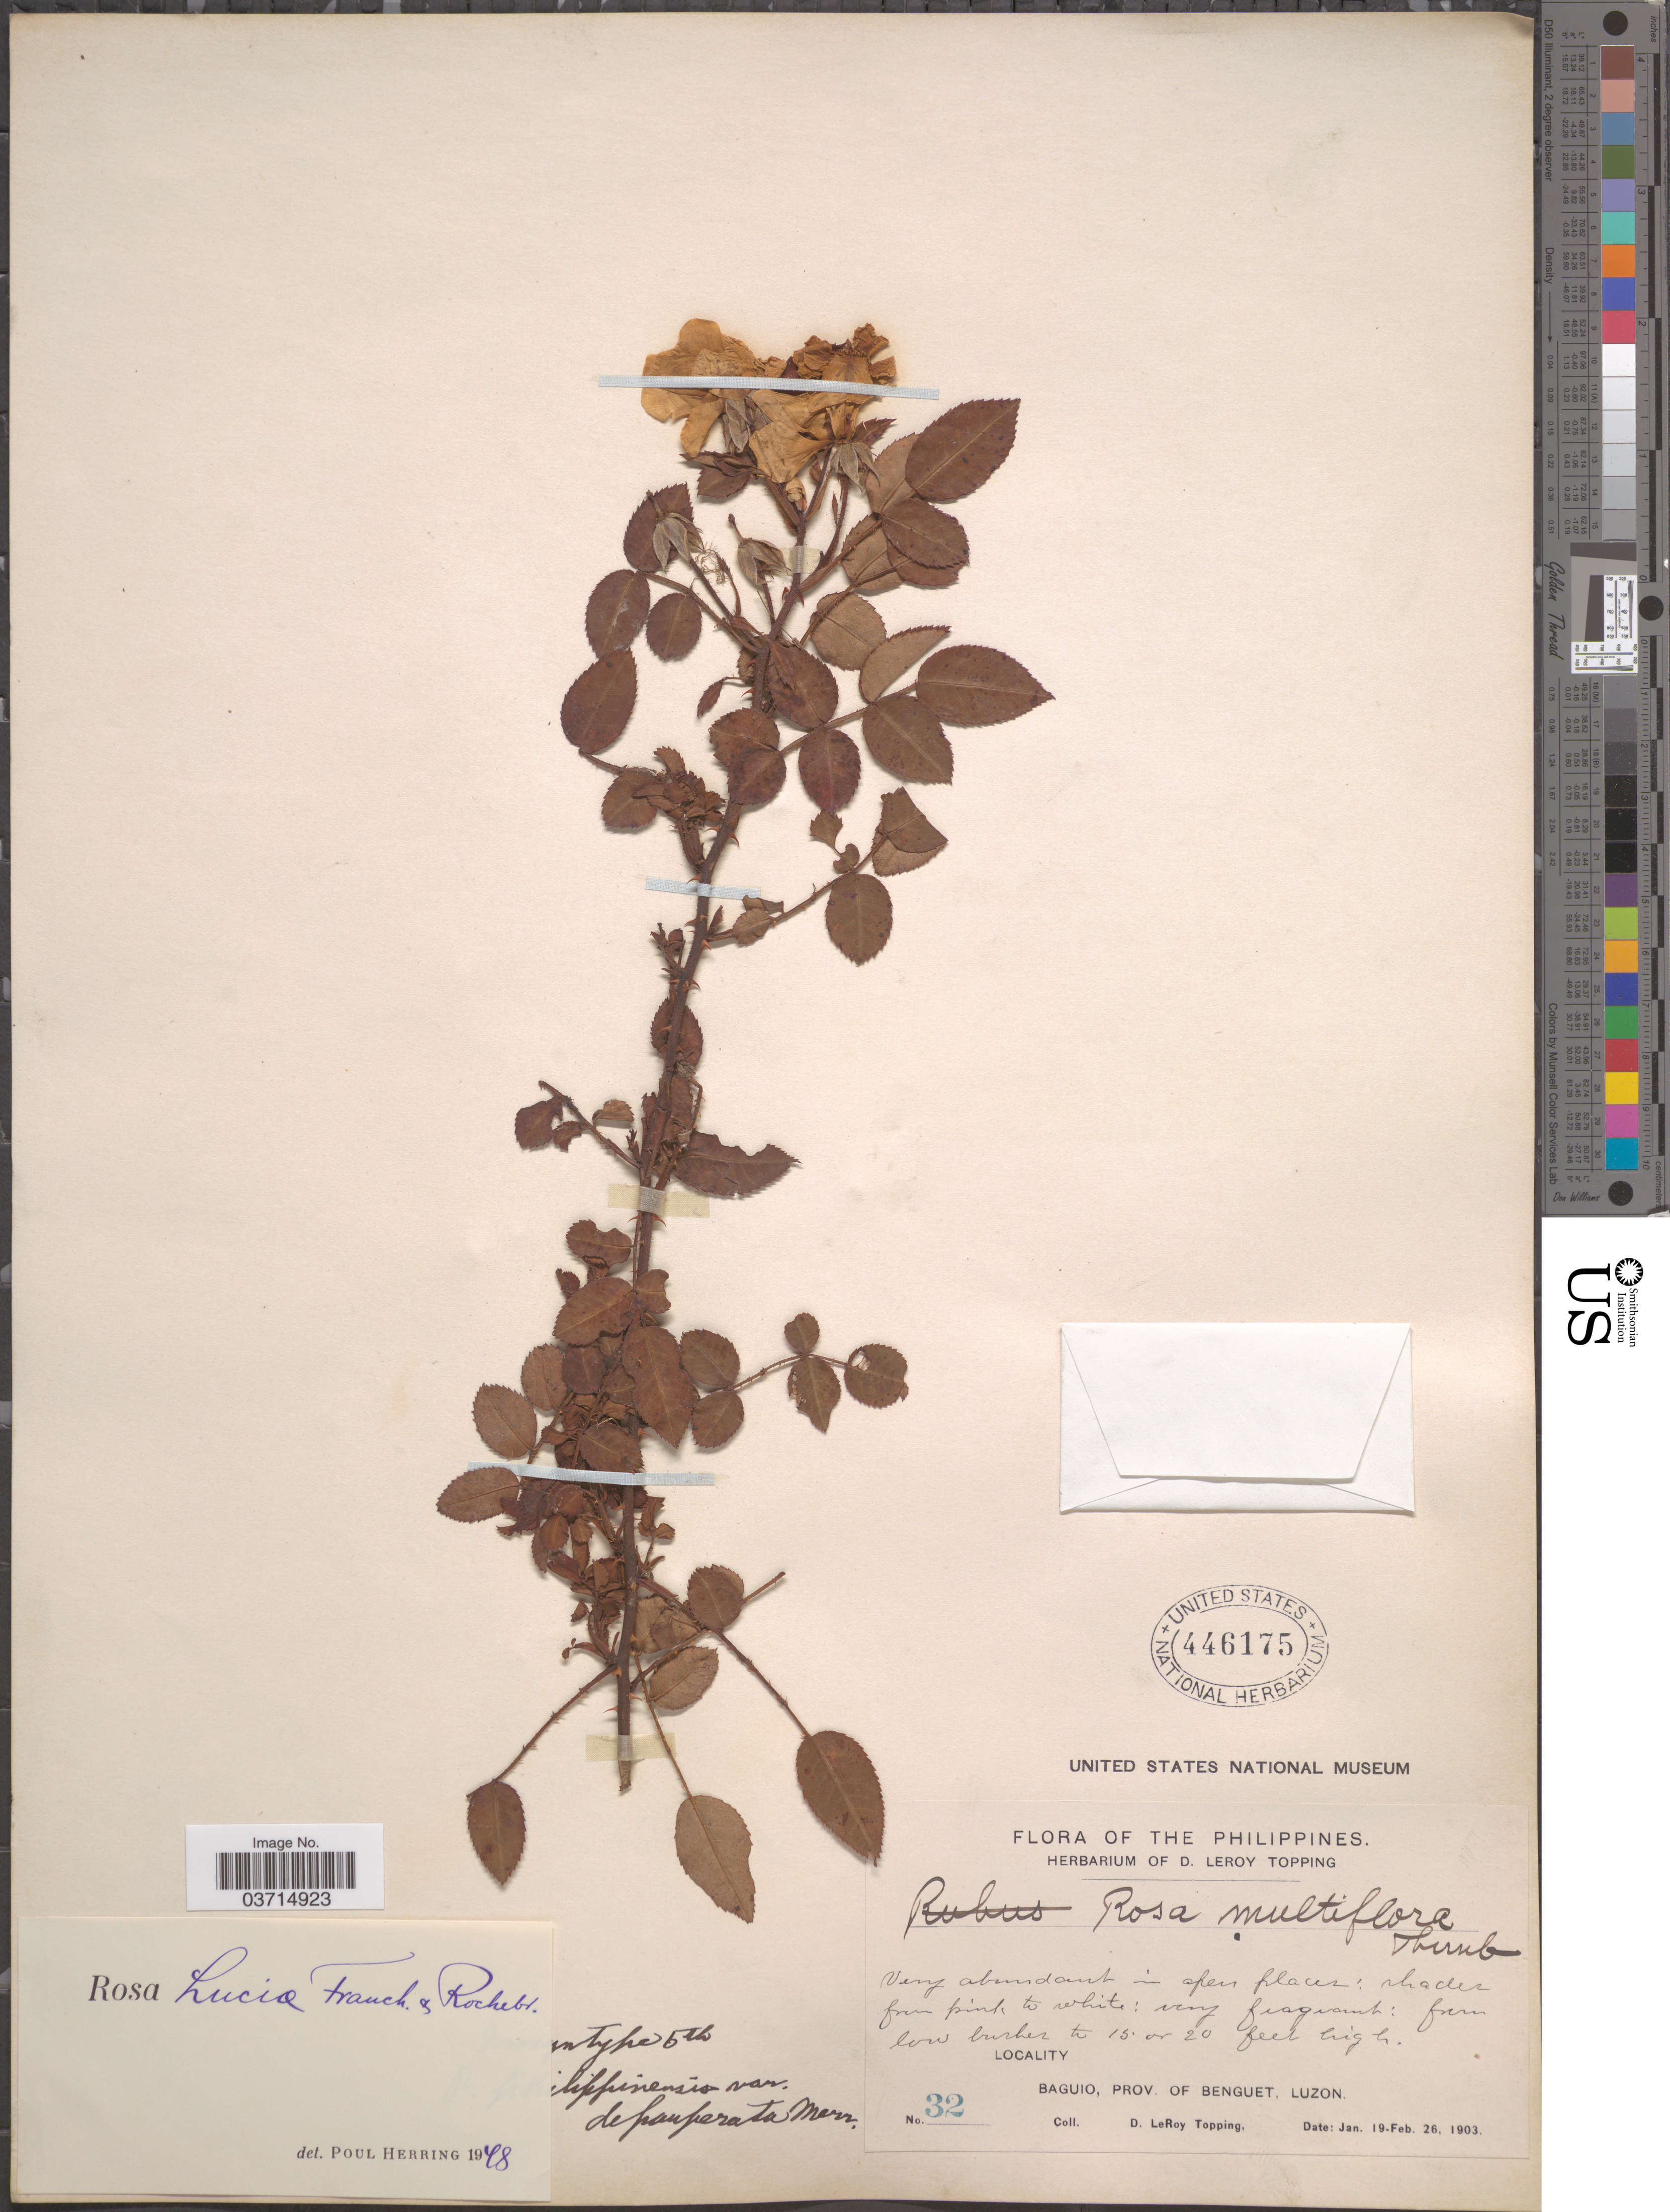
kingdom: Plantae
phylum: Tracheophyta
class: Magnoliopsida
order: Rosales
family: Rosaceae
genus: Rosa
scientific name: Rosa luciae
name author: Franch. & Rochebr.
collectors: D. L. Topping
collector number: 32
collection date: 1903-01-19/1903-02-26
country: Philippines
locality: Baguio, Prov. of Benguet, Luzon.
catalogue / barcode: US 446175